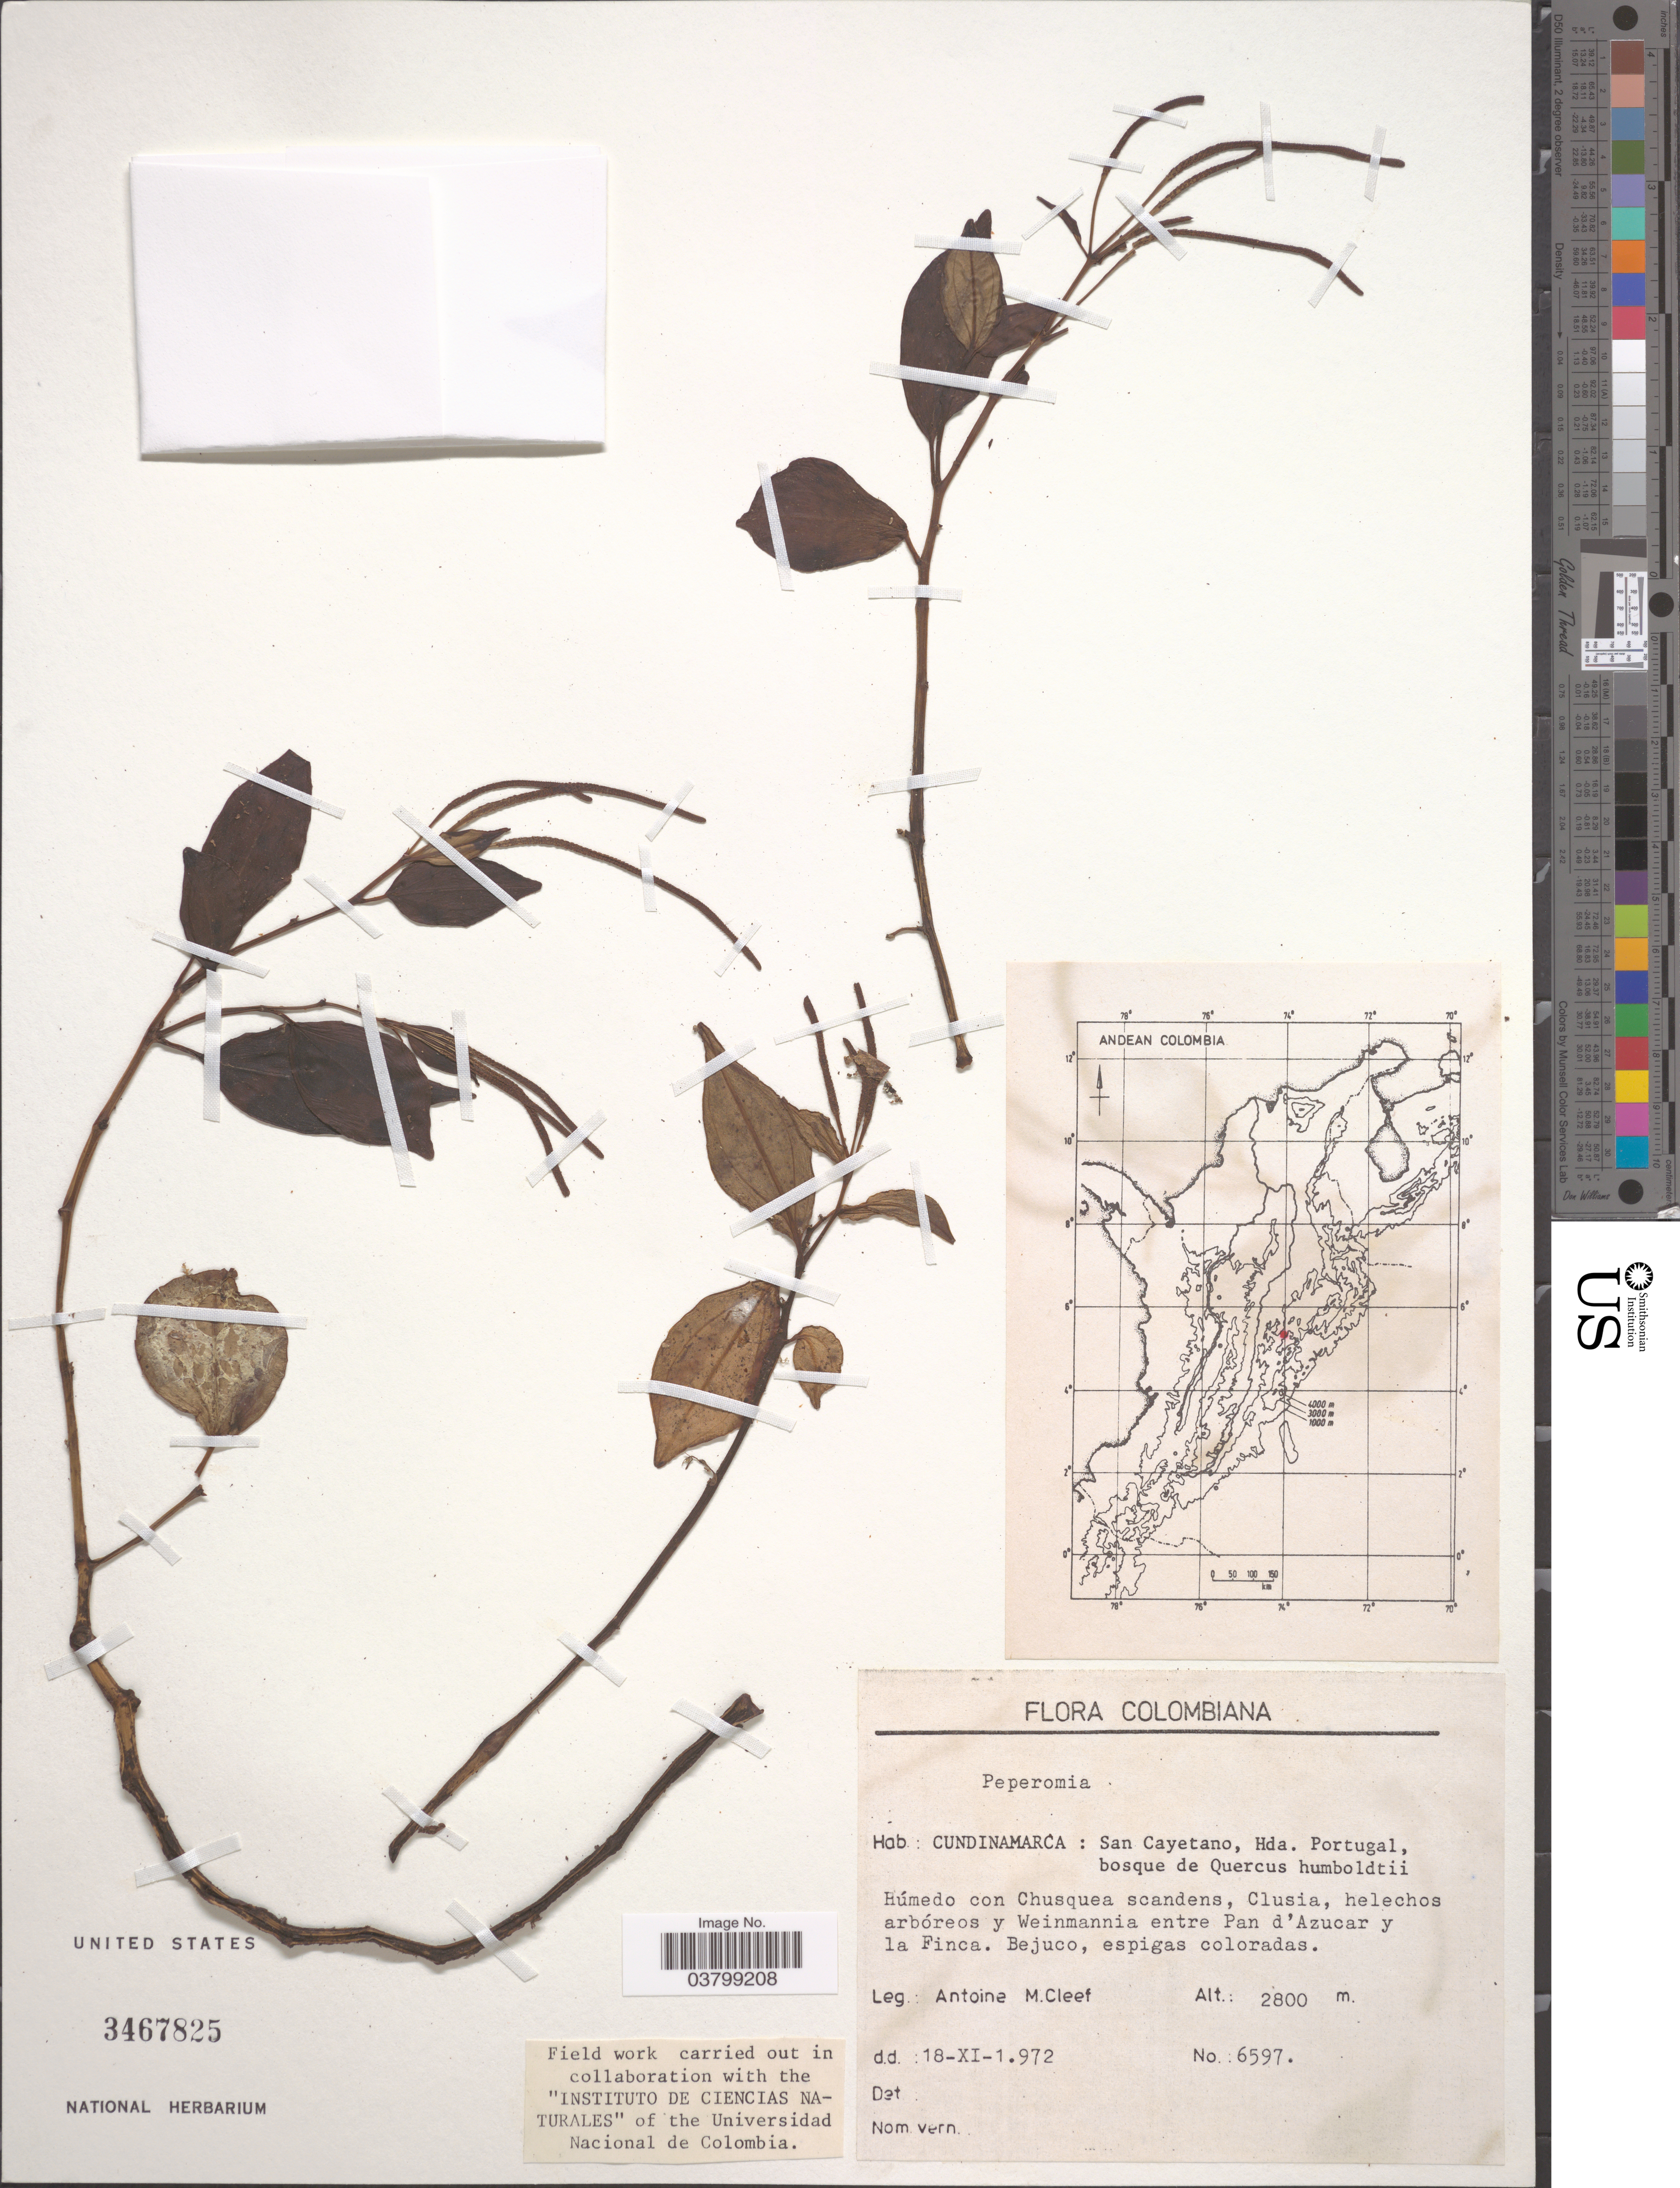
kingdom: Plantae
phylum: Tracheophyta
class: Magnoliopsida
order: Piperales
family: Piperaceae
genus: Peperomia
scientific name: Peperomia sp.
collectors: A. M. Cleef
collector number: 6597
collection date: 1972-11-18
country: Colombia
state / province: Cundinamarca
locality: San Cayetano, Hda. Portugal, bosque de Quercus humboldtii. Húmedo con Chusquea scandens, Clusia, helechos arbóreos y Weinmannia entre Pan d'Azucar y la Finca.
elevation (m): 2800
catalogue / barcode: US 3467825